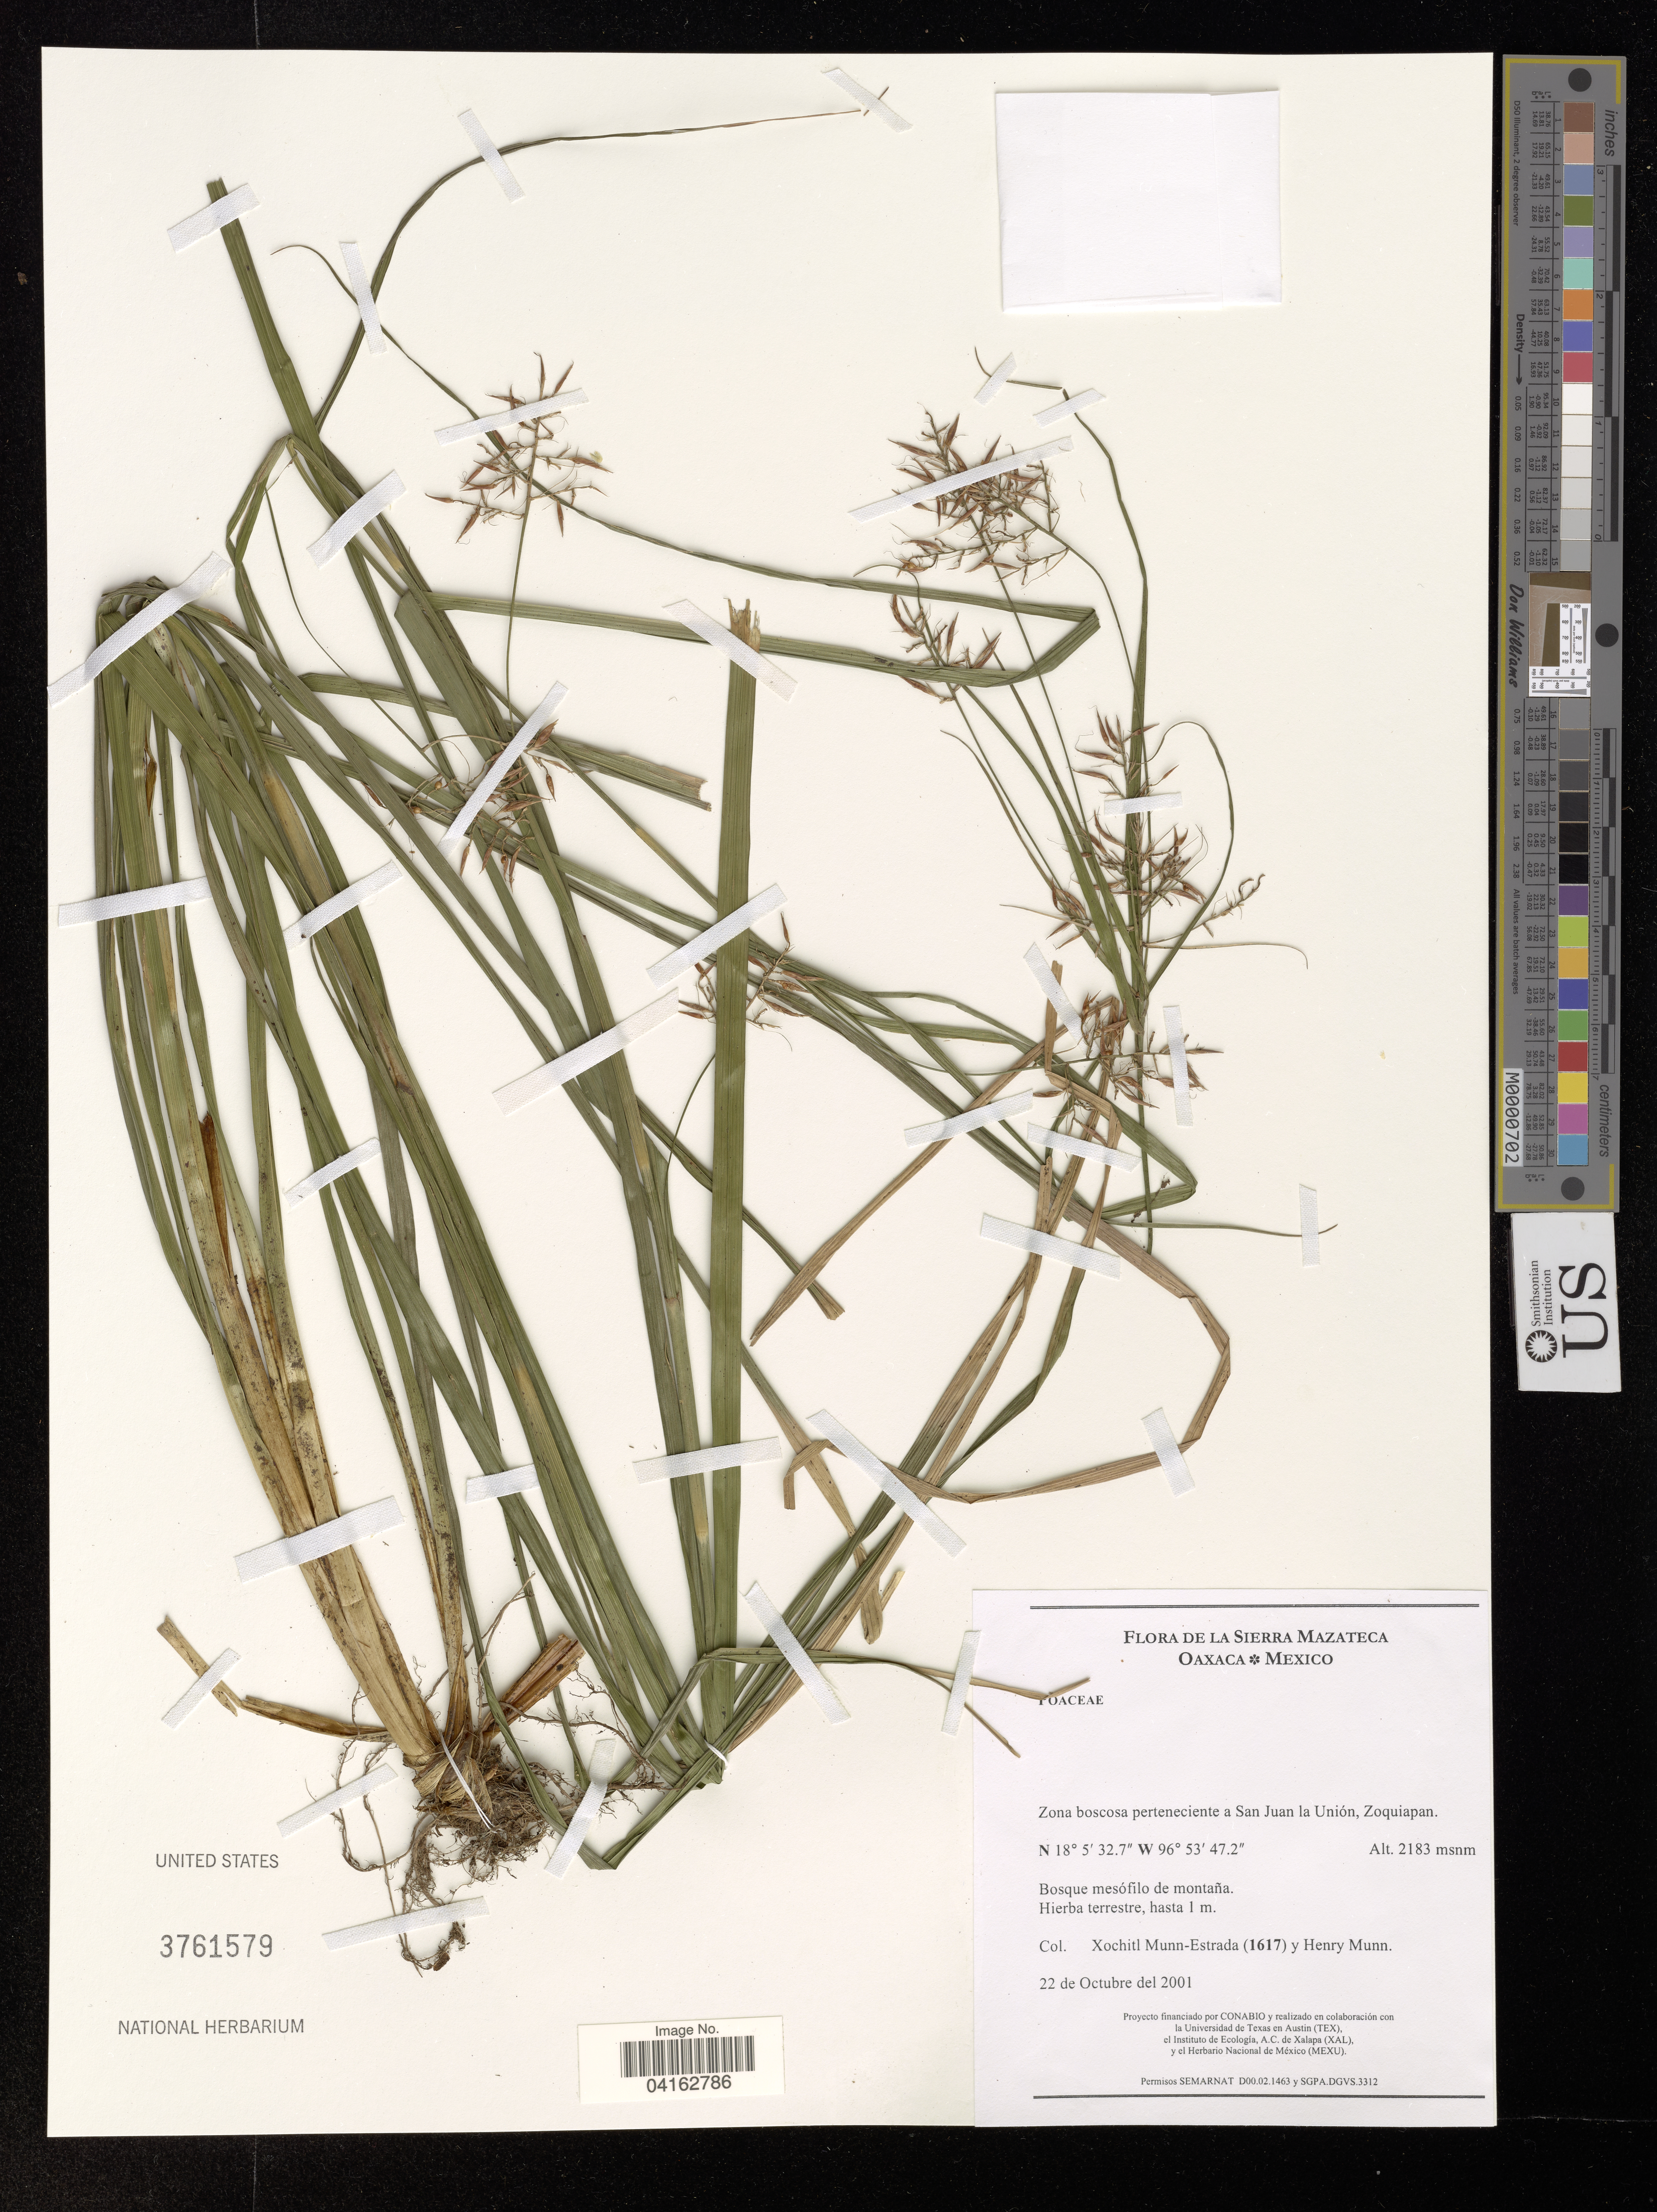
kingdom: Plantae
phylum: Tracheophyta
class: Liliopsida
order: Poales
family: Poaceae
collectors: X. Munn-Estrada & H. Munn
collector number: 1617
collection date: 2001-10-22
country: Mexico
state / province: Oaxaca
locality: Sierra Mazateca. Zona boscosa perteneciente a San Juan la Unión, Zoquiapan.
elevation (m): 2183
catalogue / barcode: US 3761579